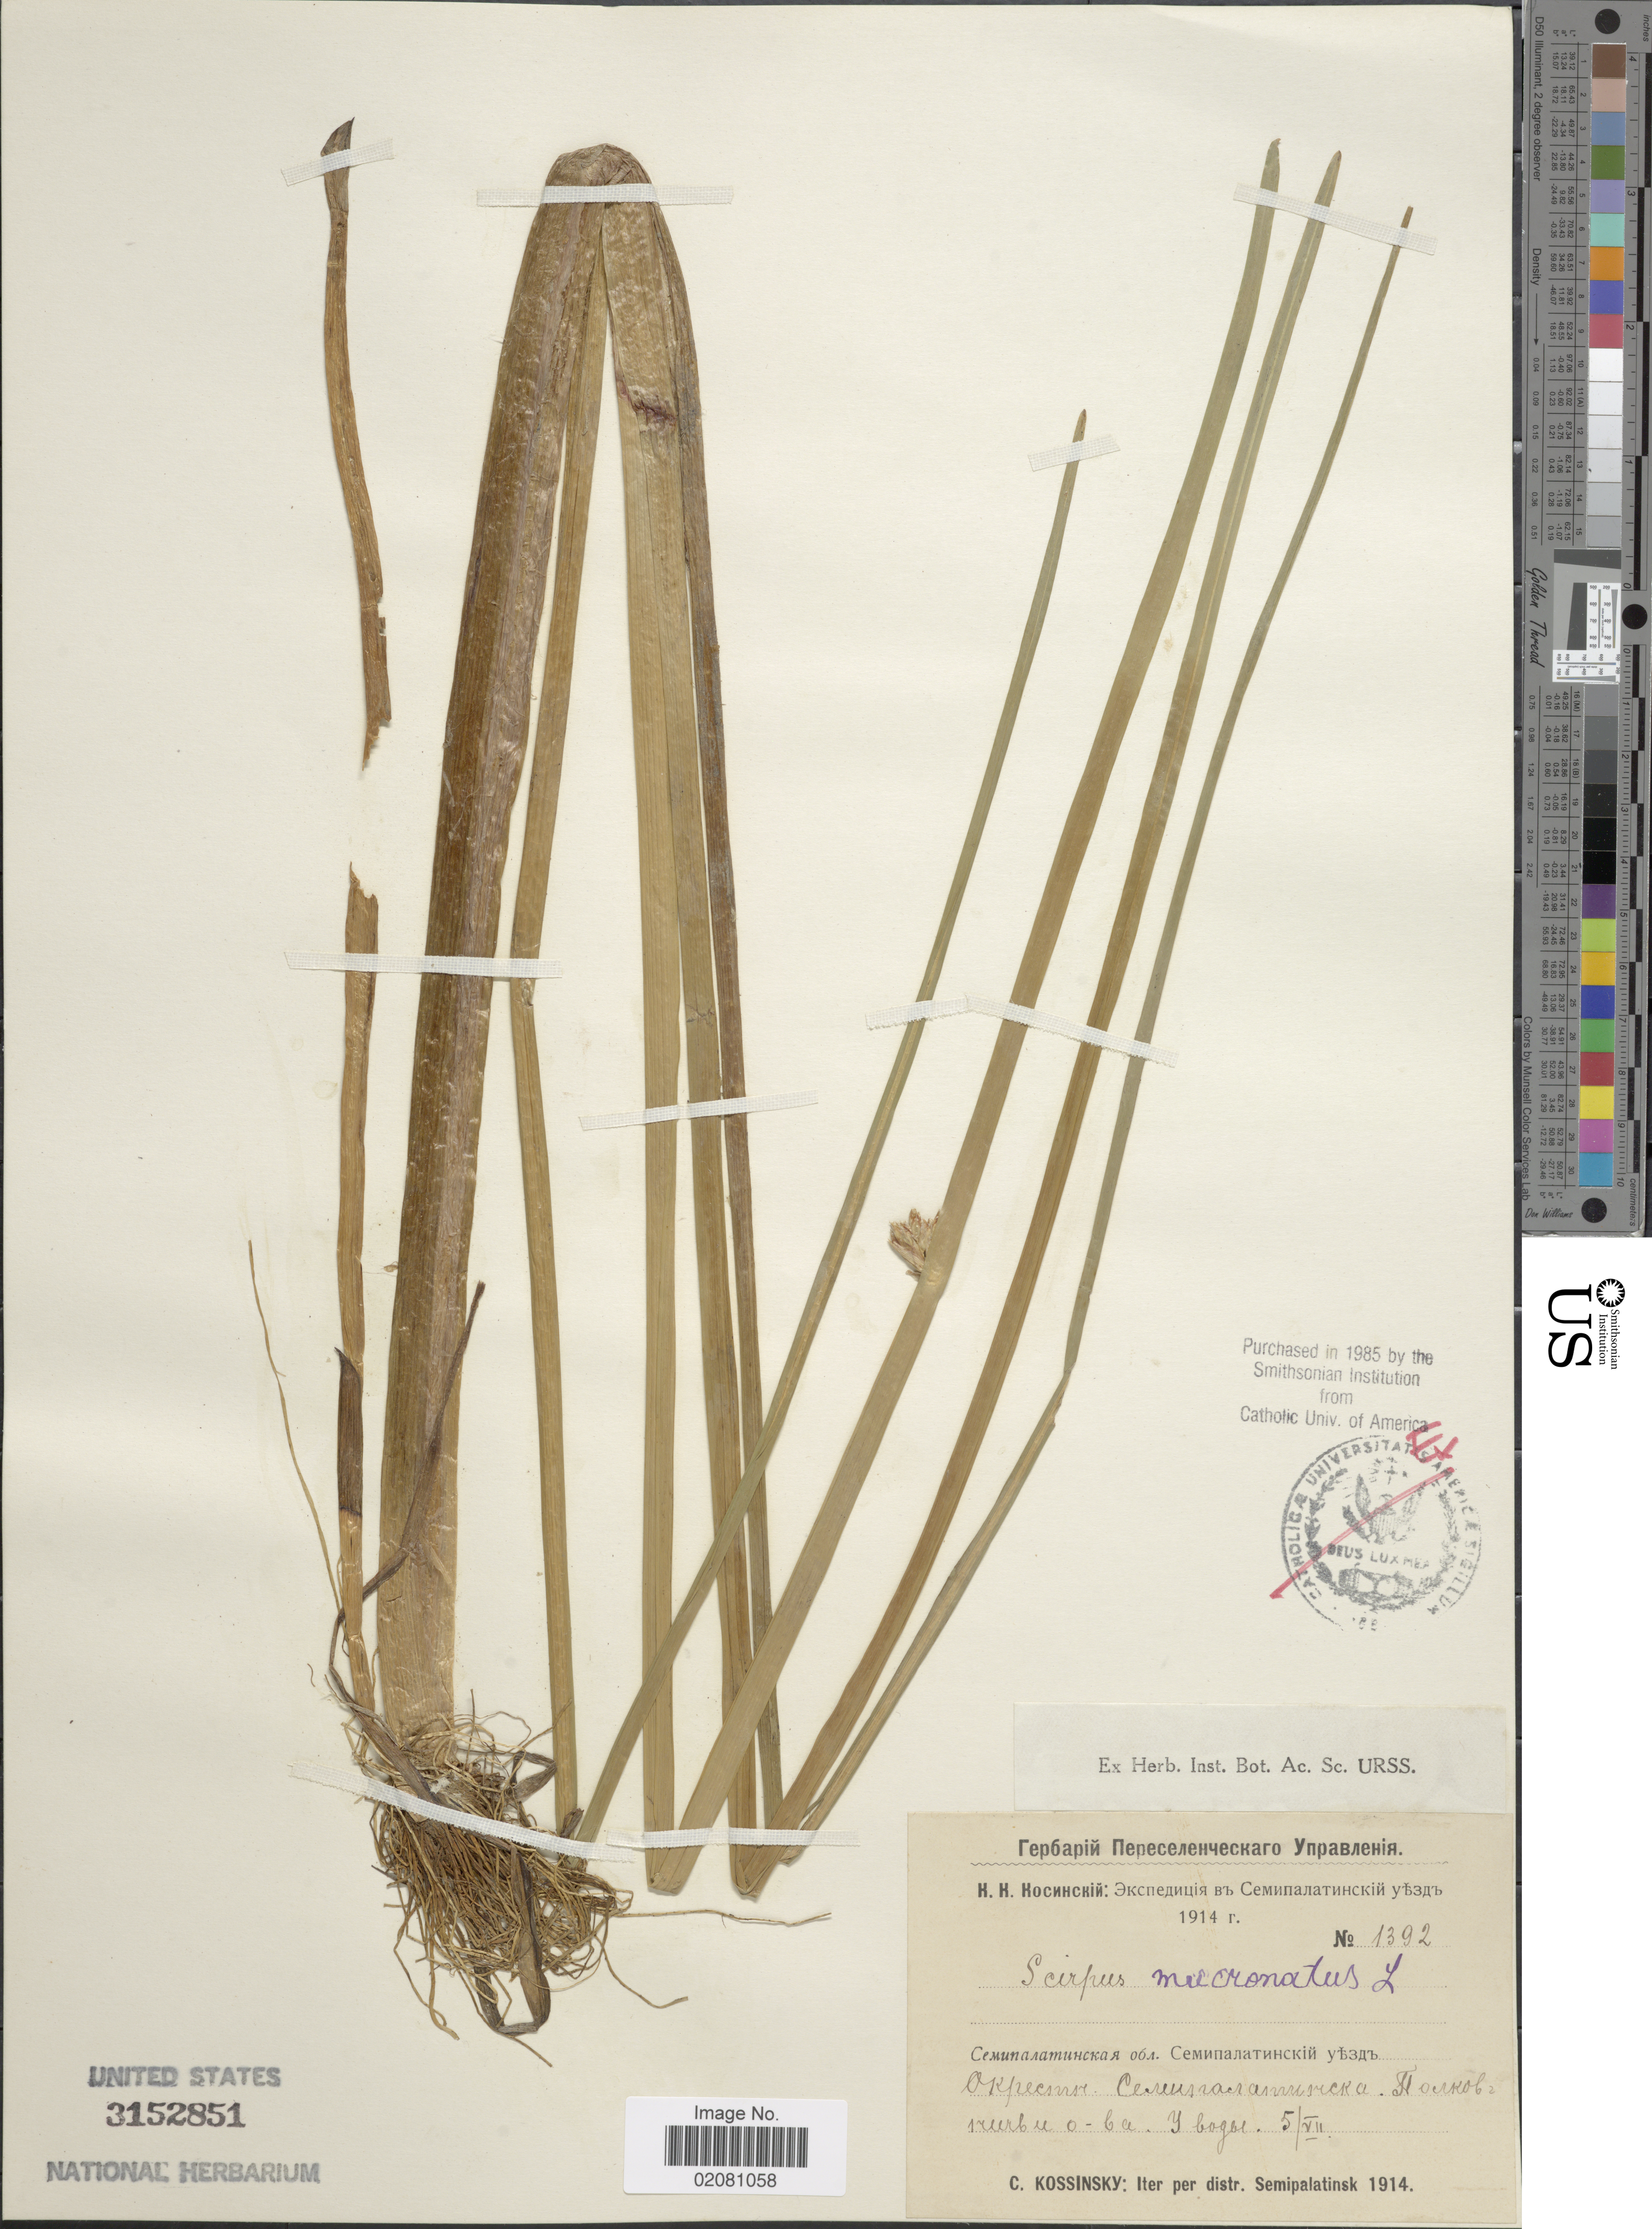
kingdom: Plantae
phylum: Tracheophyta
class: Liliopsida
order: Poales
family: Cyperaceae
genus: Schoenoplectus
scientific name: Schoenoplectus mucronatus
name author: (L.) Palla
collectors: C. Kossinsky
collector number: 1392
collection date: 1914-07-05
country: Kazakhstan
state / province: East Kazakhstan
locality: Iter. per distr. Semipalatinsk. Vicinity of Semipalatinsk (Semey now)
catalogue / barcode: US 3152851